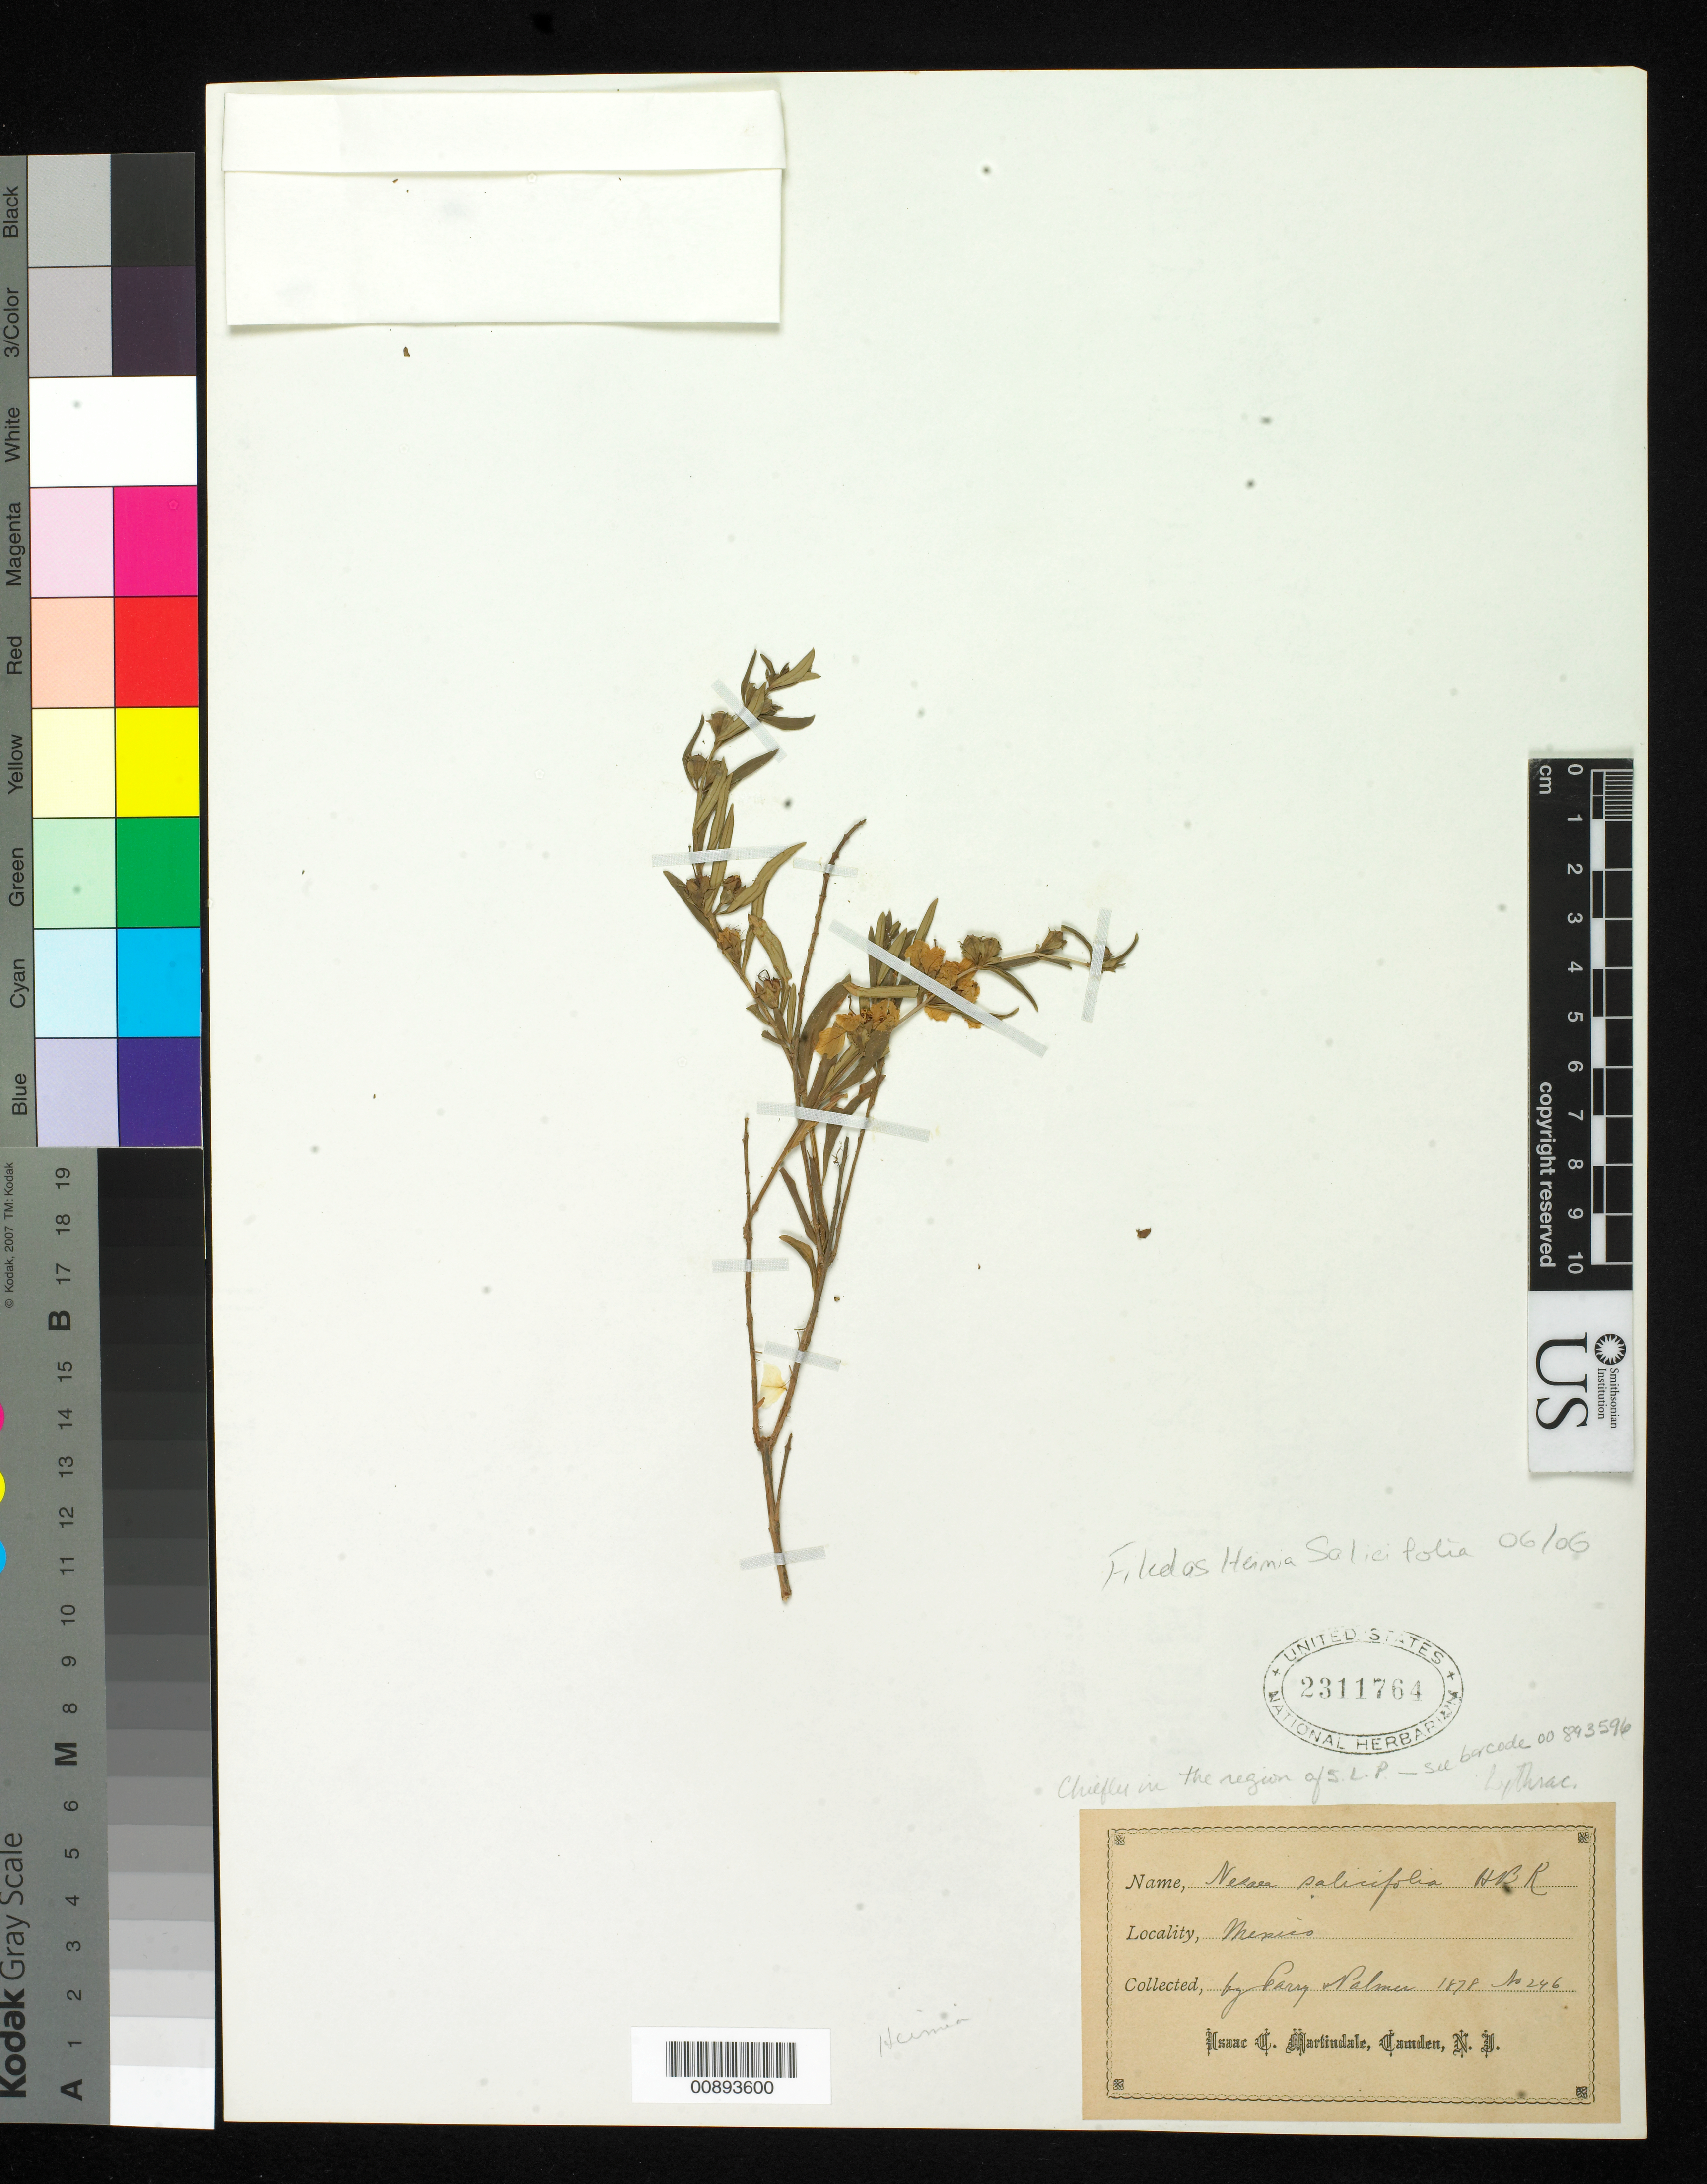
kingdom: Plantae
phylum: Tracheophyta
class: Magnoliopsida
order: Myrtales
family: Lythraceae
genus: Heimia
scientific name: Heimia salicifolia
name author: Link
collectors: C. C. Parry & E. Palmer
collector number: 246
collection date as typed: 1878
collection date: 1878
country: Mexico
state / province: San Luis Potosí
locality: Chiefly in the region of San Luis Potosí.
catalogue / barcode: US 2311764